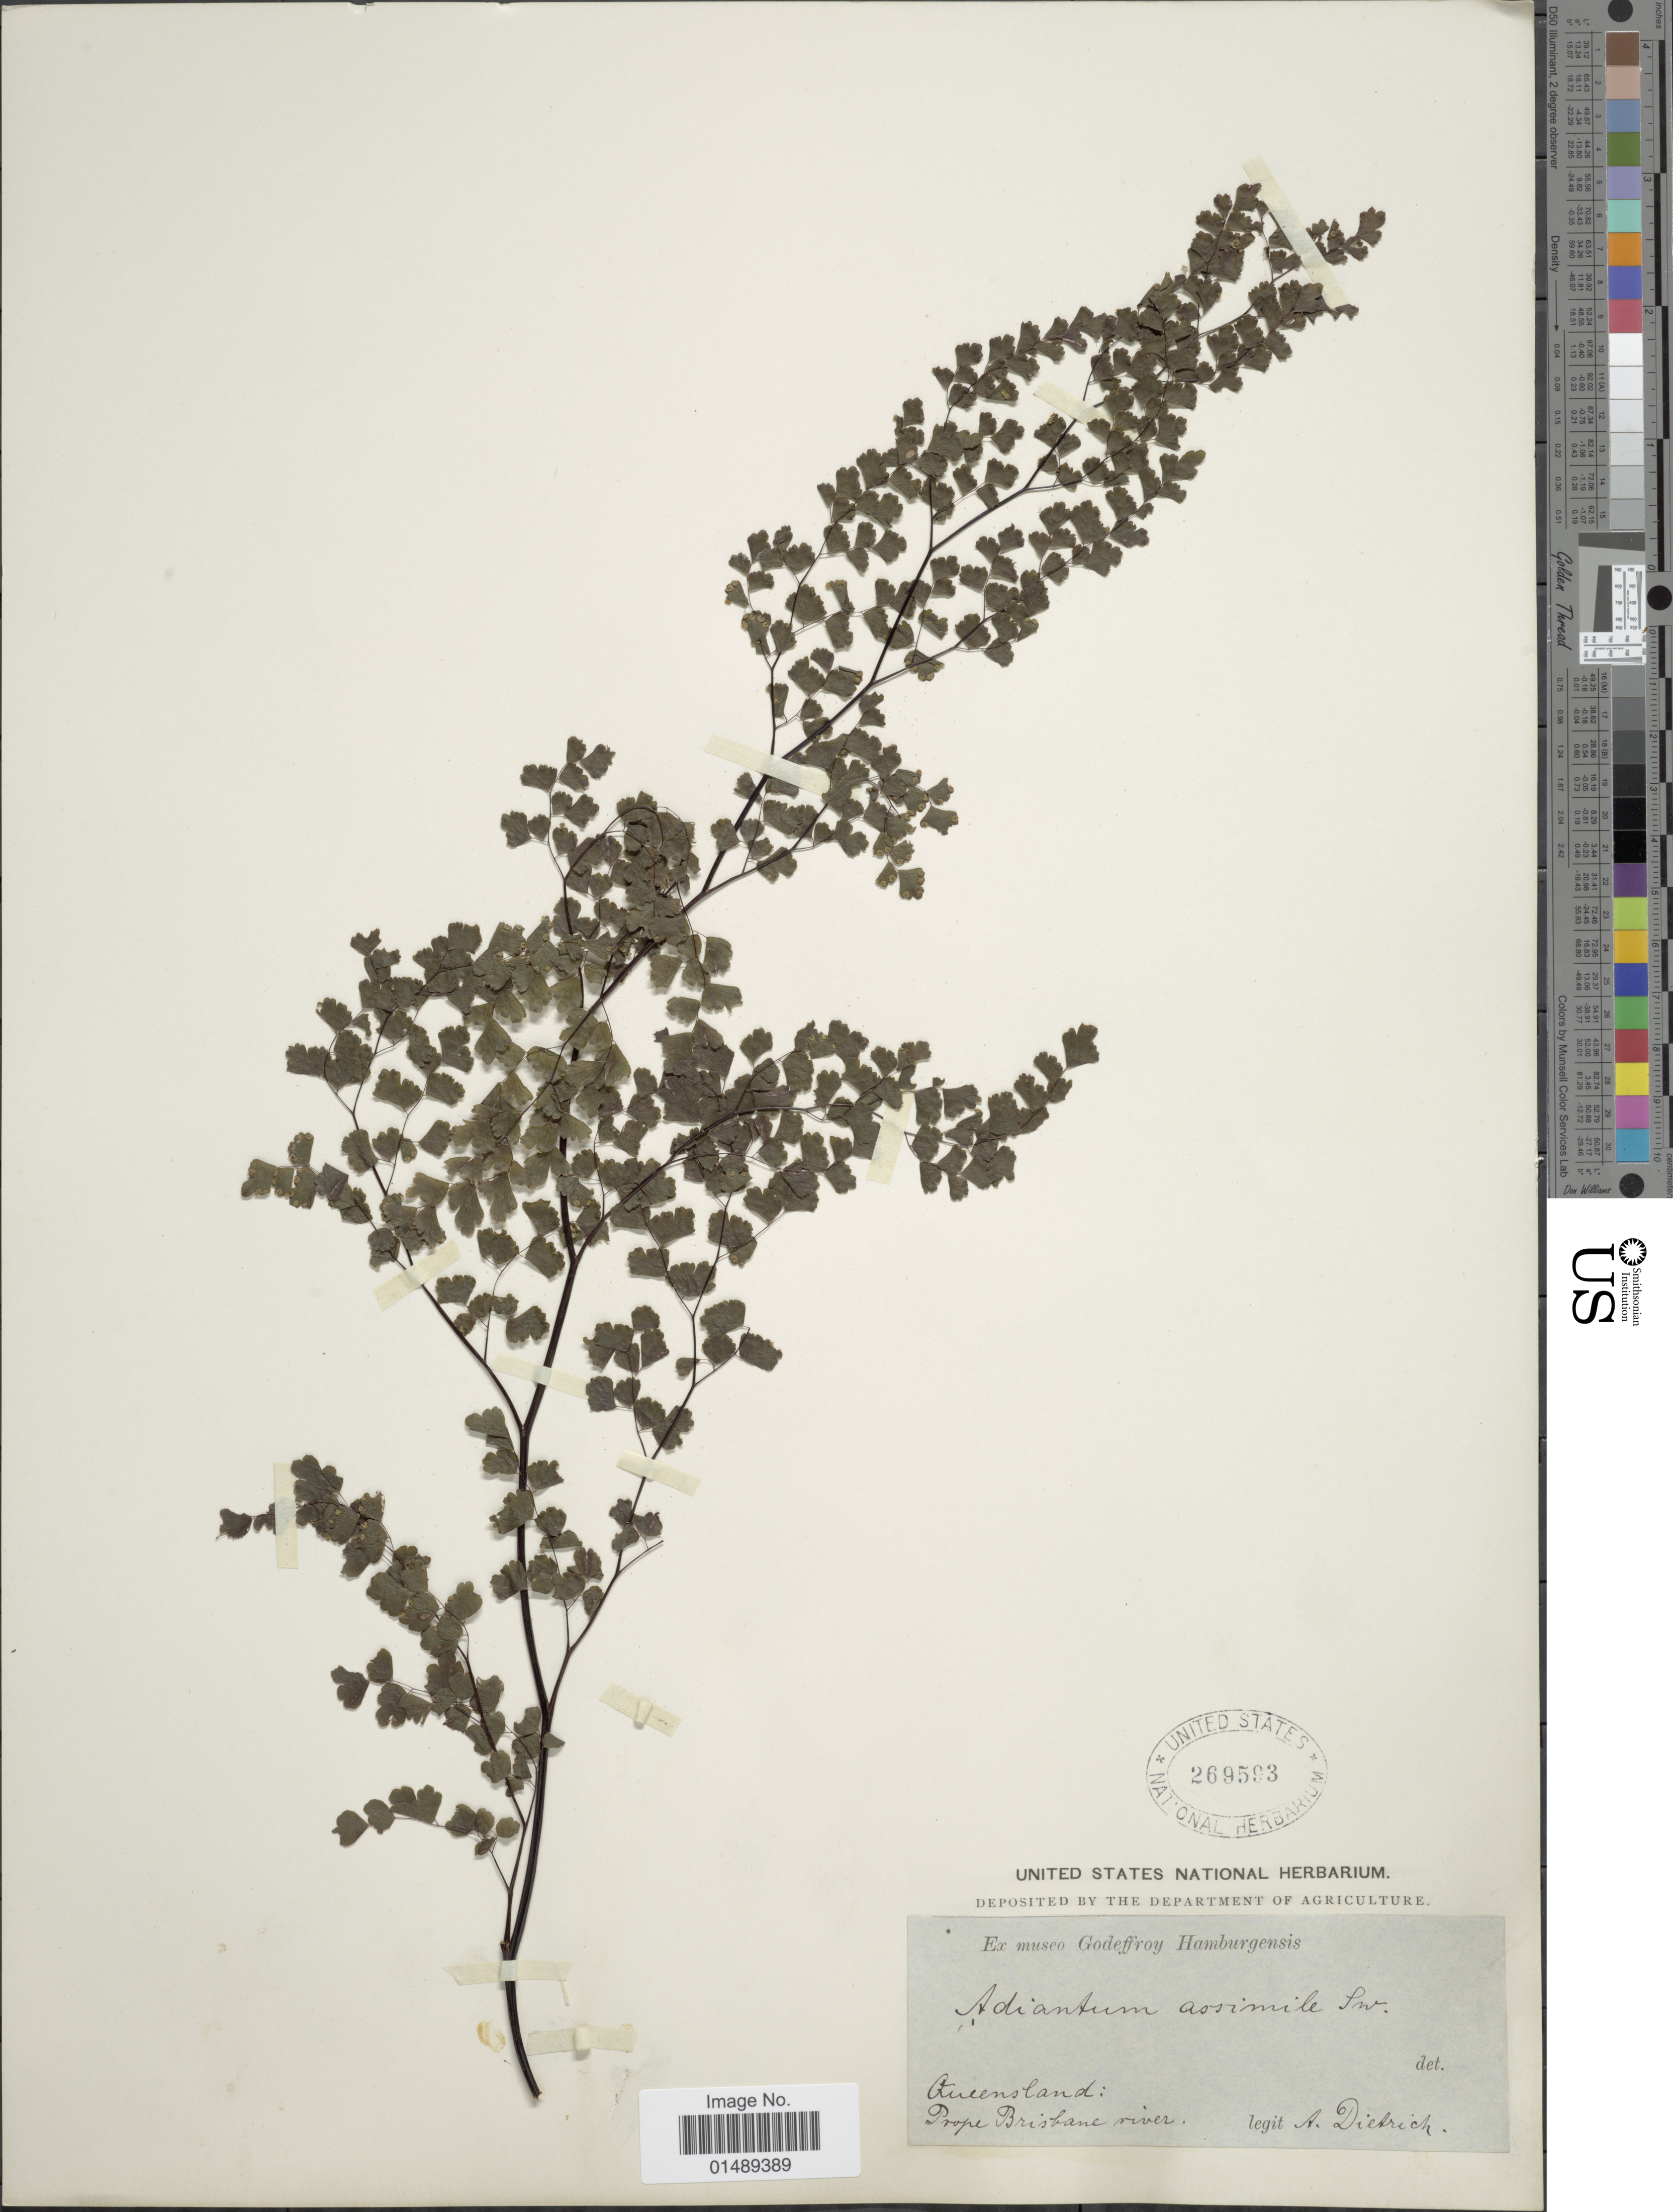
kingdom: Plantae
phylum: Tracheophyta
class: Polypodiopsida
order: Polypodiales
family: Pteridaceae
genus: Adiantum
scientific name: Adiantum poiretii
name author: Wikstr.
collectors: A. Dietrich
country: Australia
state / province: Queensland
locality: Queensland: Prope Brisbane River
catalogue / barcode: US 269593